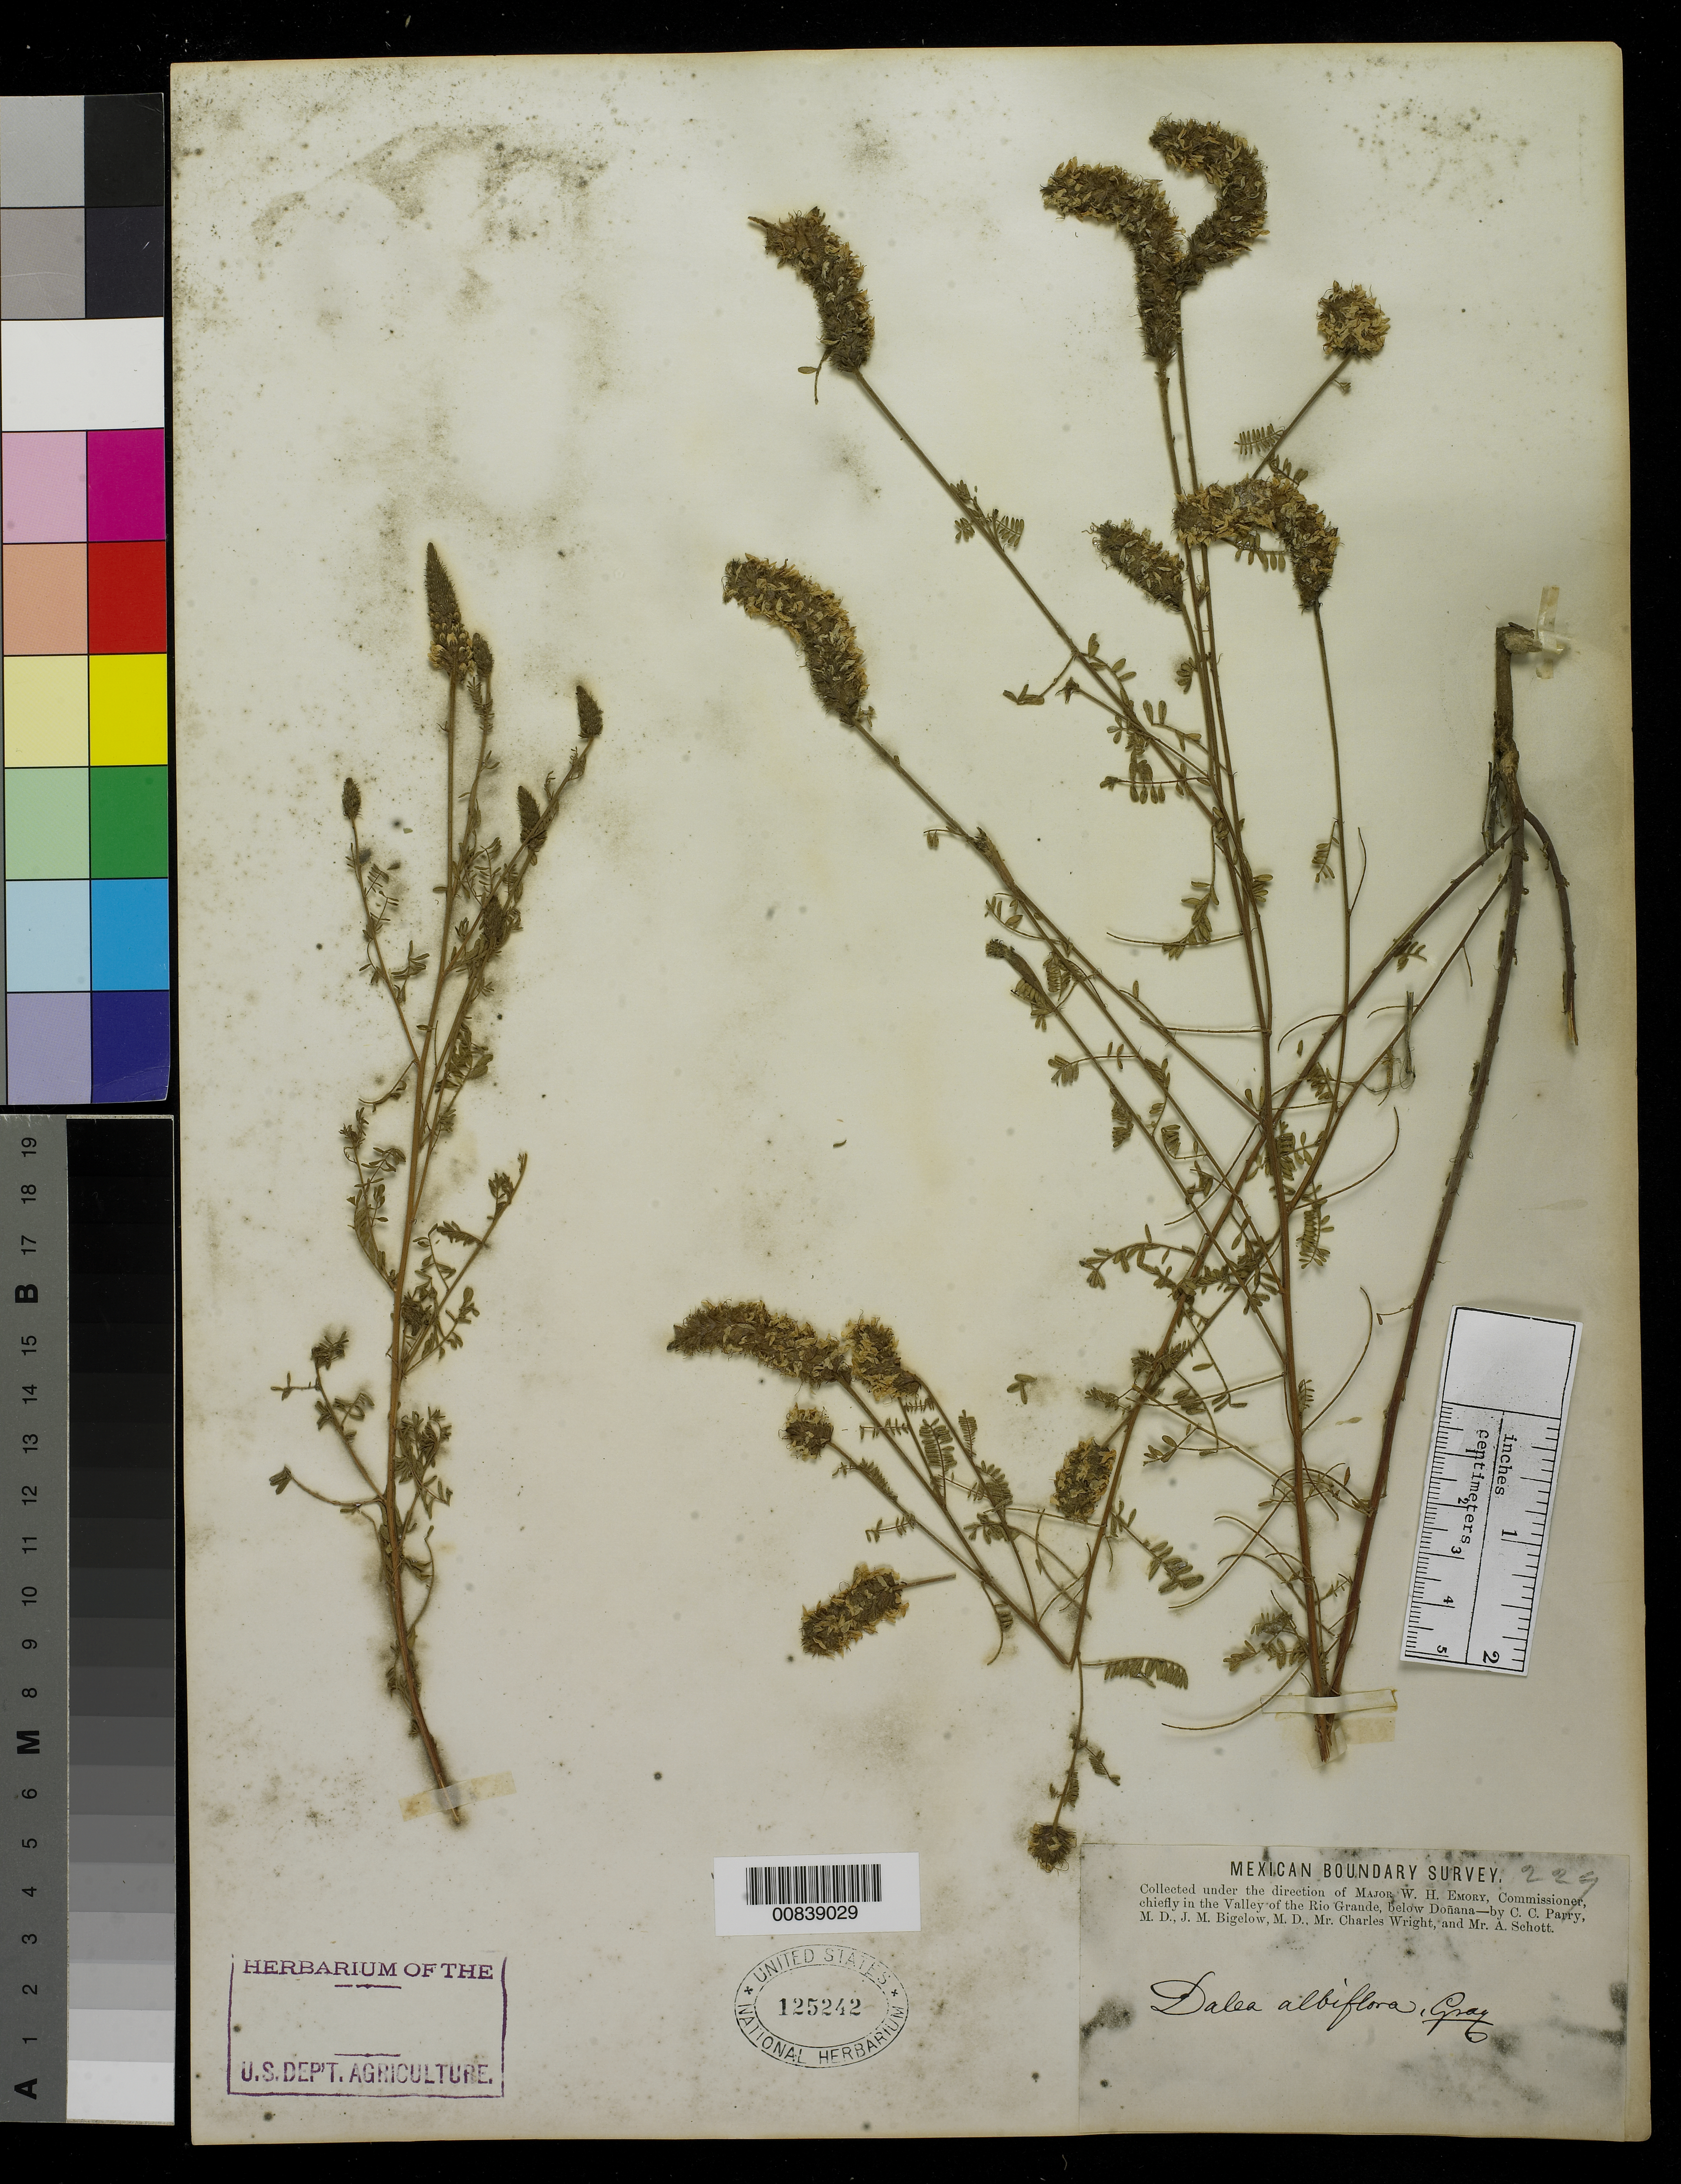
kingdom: Plantae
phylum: Tracheophyta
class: Magnoliopsida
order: Fabales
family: Fabaceae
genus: Dalea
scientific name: Dalea albiflora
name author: A. Gray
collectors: C. C. Parry, J. M. Bigelow, C. Wright & A. C. V. Schott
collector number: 229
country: United States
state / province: New Mexico / Texas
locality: Valley of the Rio Grande, below Doñana.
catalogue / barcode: US 125242